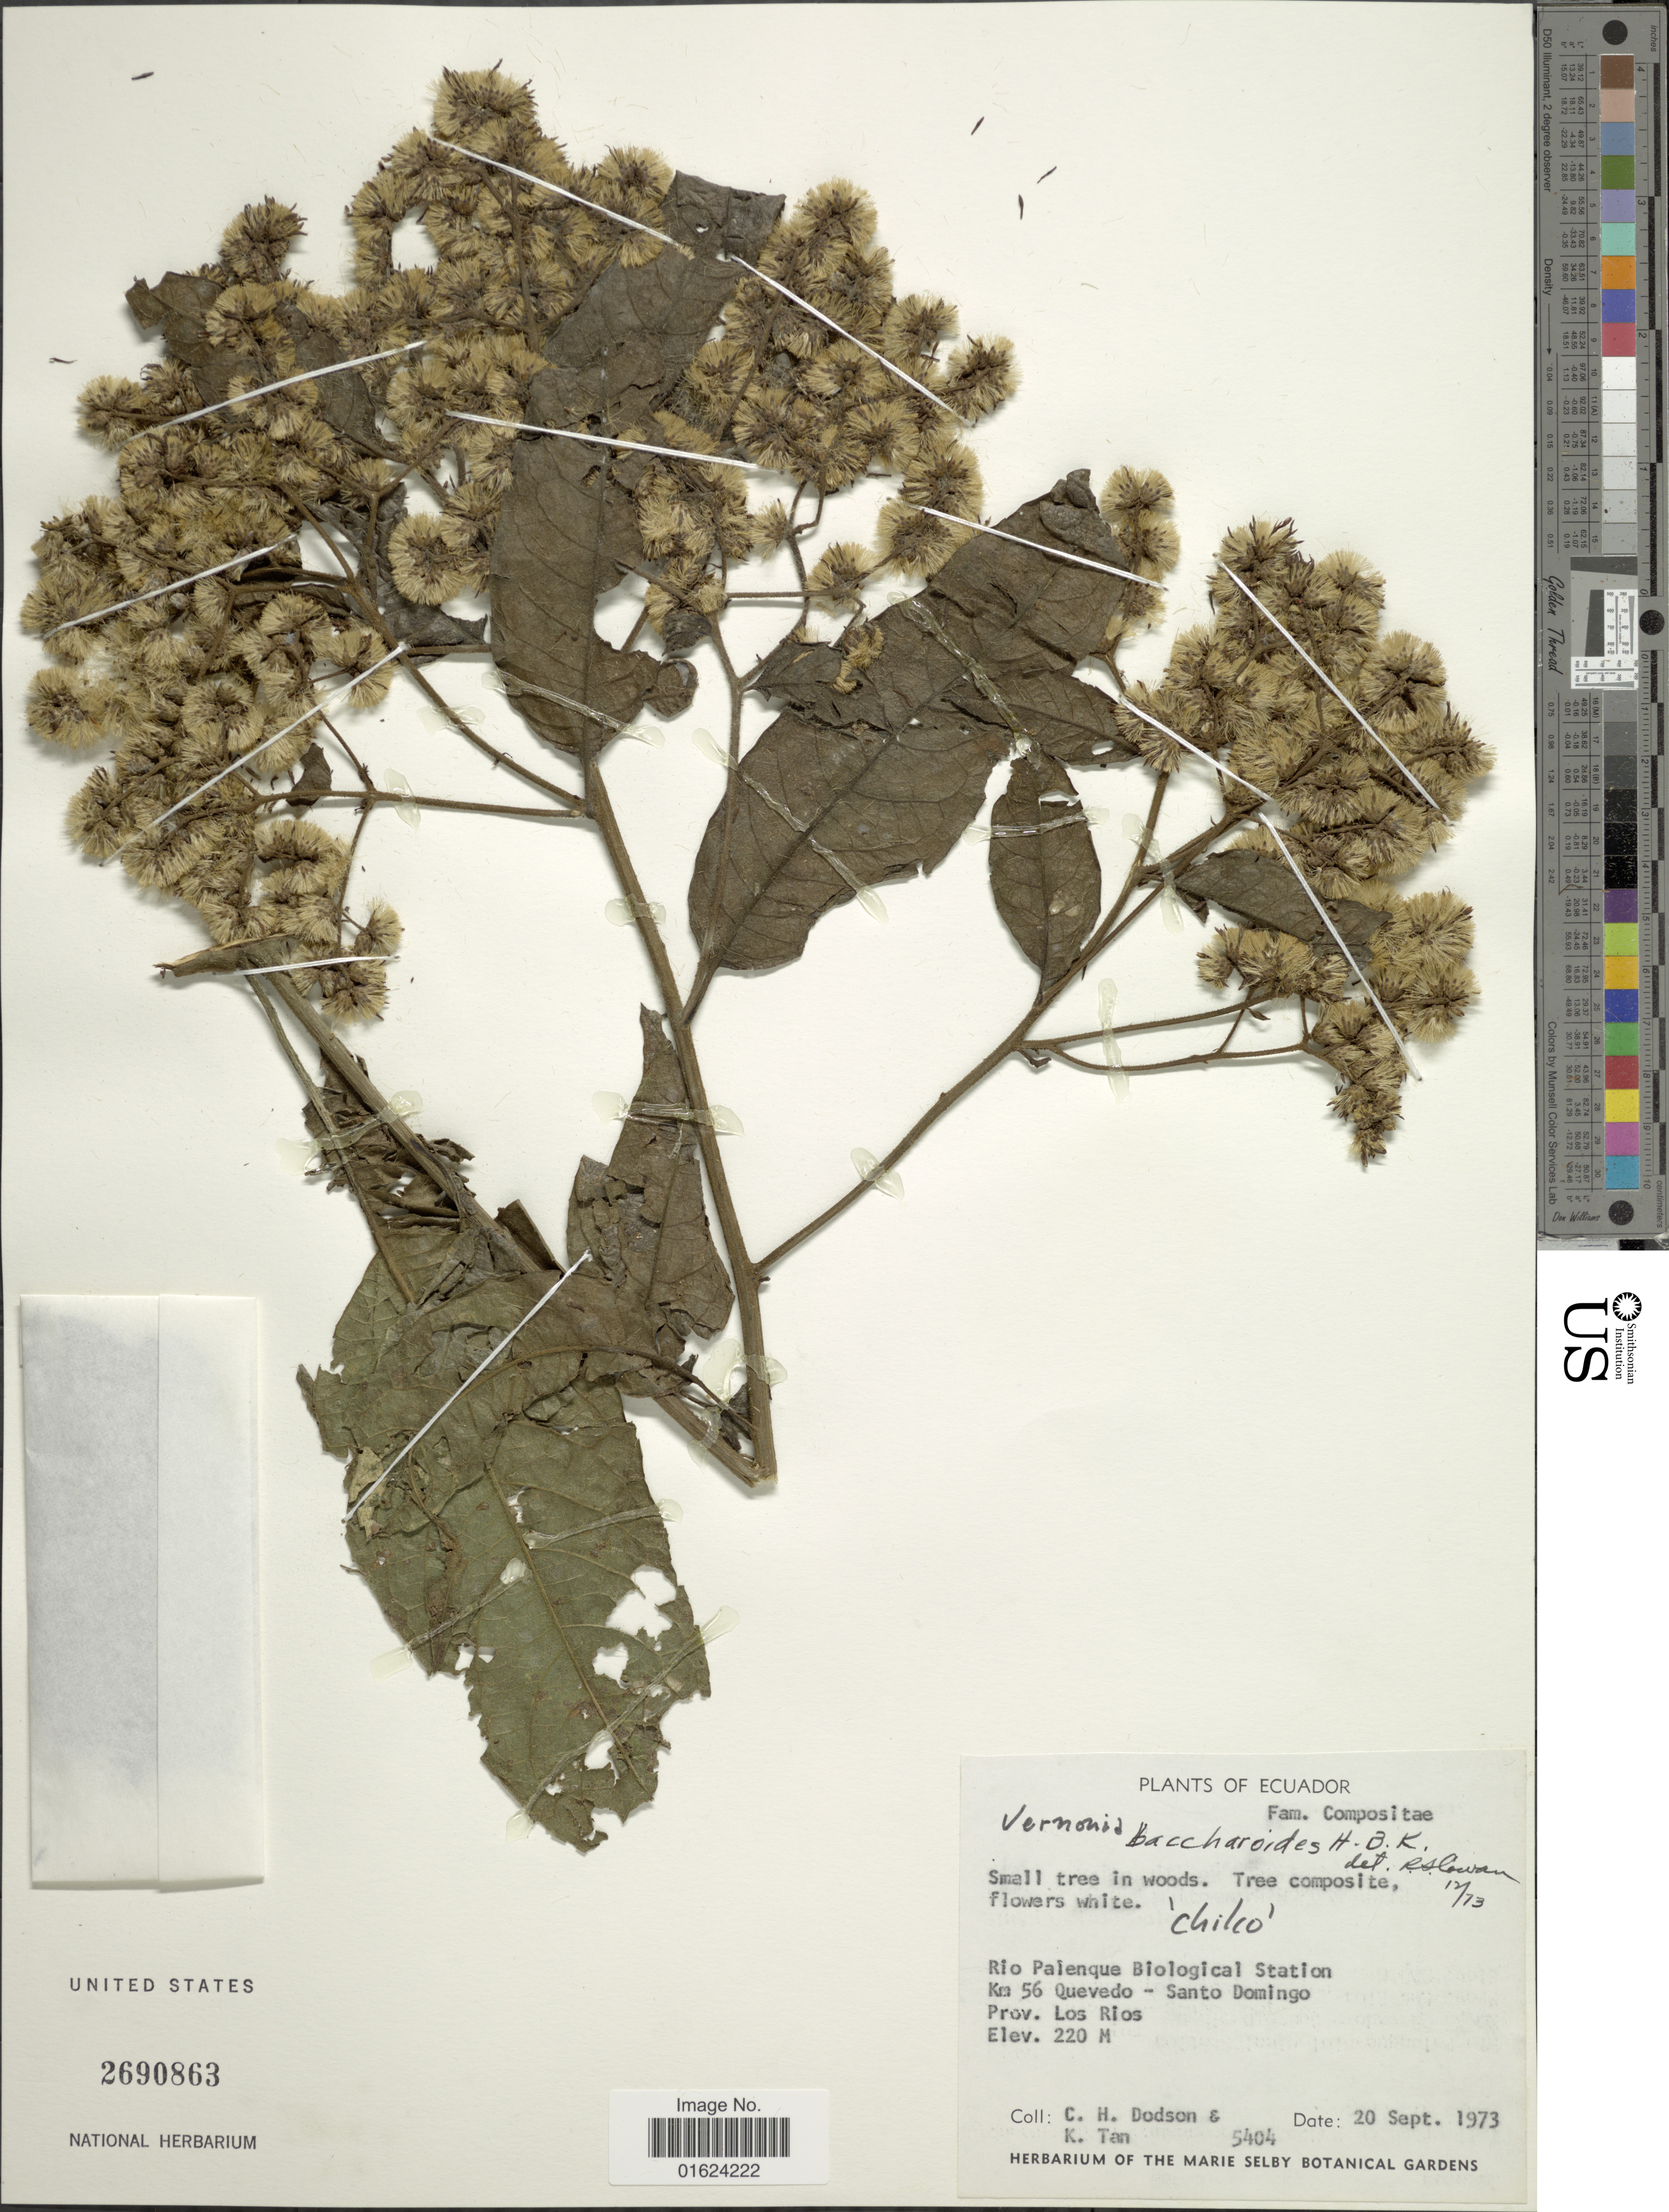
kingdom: Plantae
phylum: Tracheophyta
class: Magnoliopsida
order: Asterales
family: Asteraceae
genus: Vernonanthura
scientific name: Vernonanthura patens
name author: (Kunth) H. Rob.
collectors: C. H. Dodson & K. Tan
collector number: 5404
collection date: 1973-09-20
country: Ecuador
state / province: Los Ríos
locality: Ecuador. Rio Palenque Biological Statio Km 56 Quevedo - Santo Domingo. Prov. Los Rios.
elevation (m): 220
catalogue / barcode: US 2690863